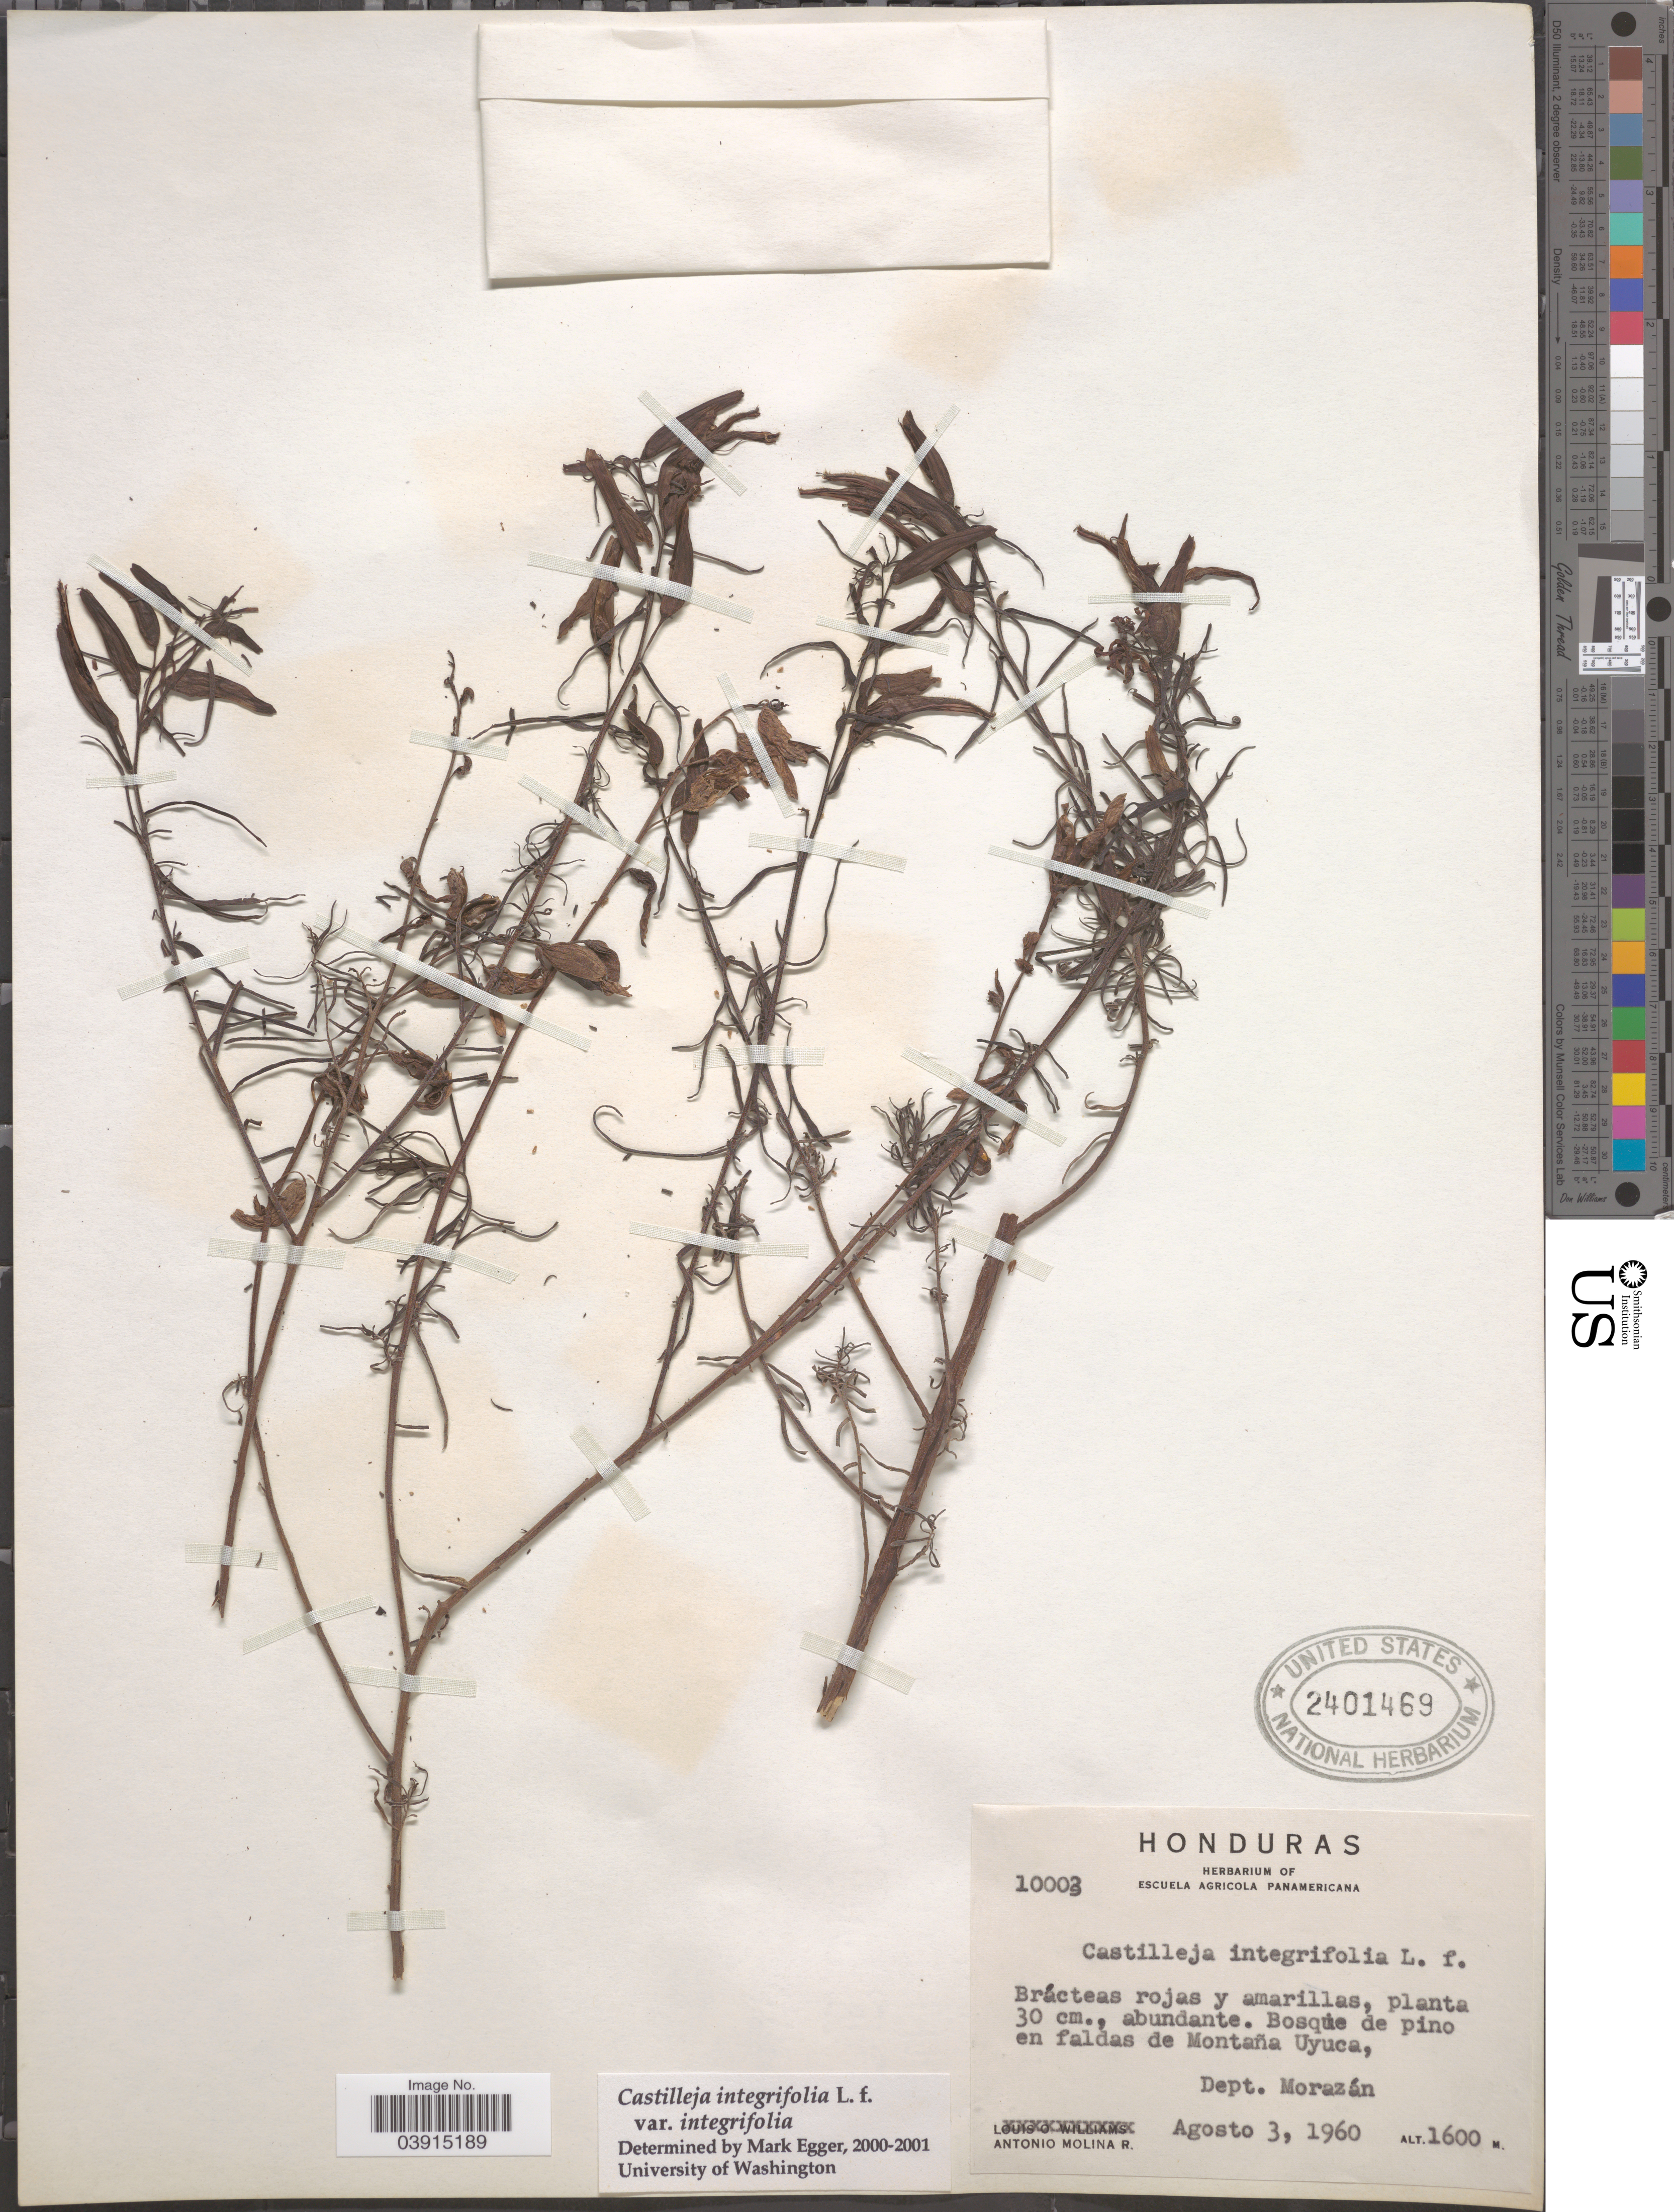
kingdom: Plantae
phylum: Tracheophyta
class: Magnoliopsida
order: Lamiales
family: Orobanchaceae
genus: Castilleja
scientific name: Castilleja integrifolia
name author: L. f.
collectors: A. Molina R.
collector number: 10003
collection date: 1960-08-03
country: Honduras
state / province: Fco. Morazán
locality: En faldas de Montaña Uyuca, Dept. Morazán.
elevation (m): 1600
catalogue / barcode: US 2401469